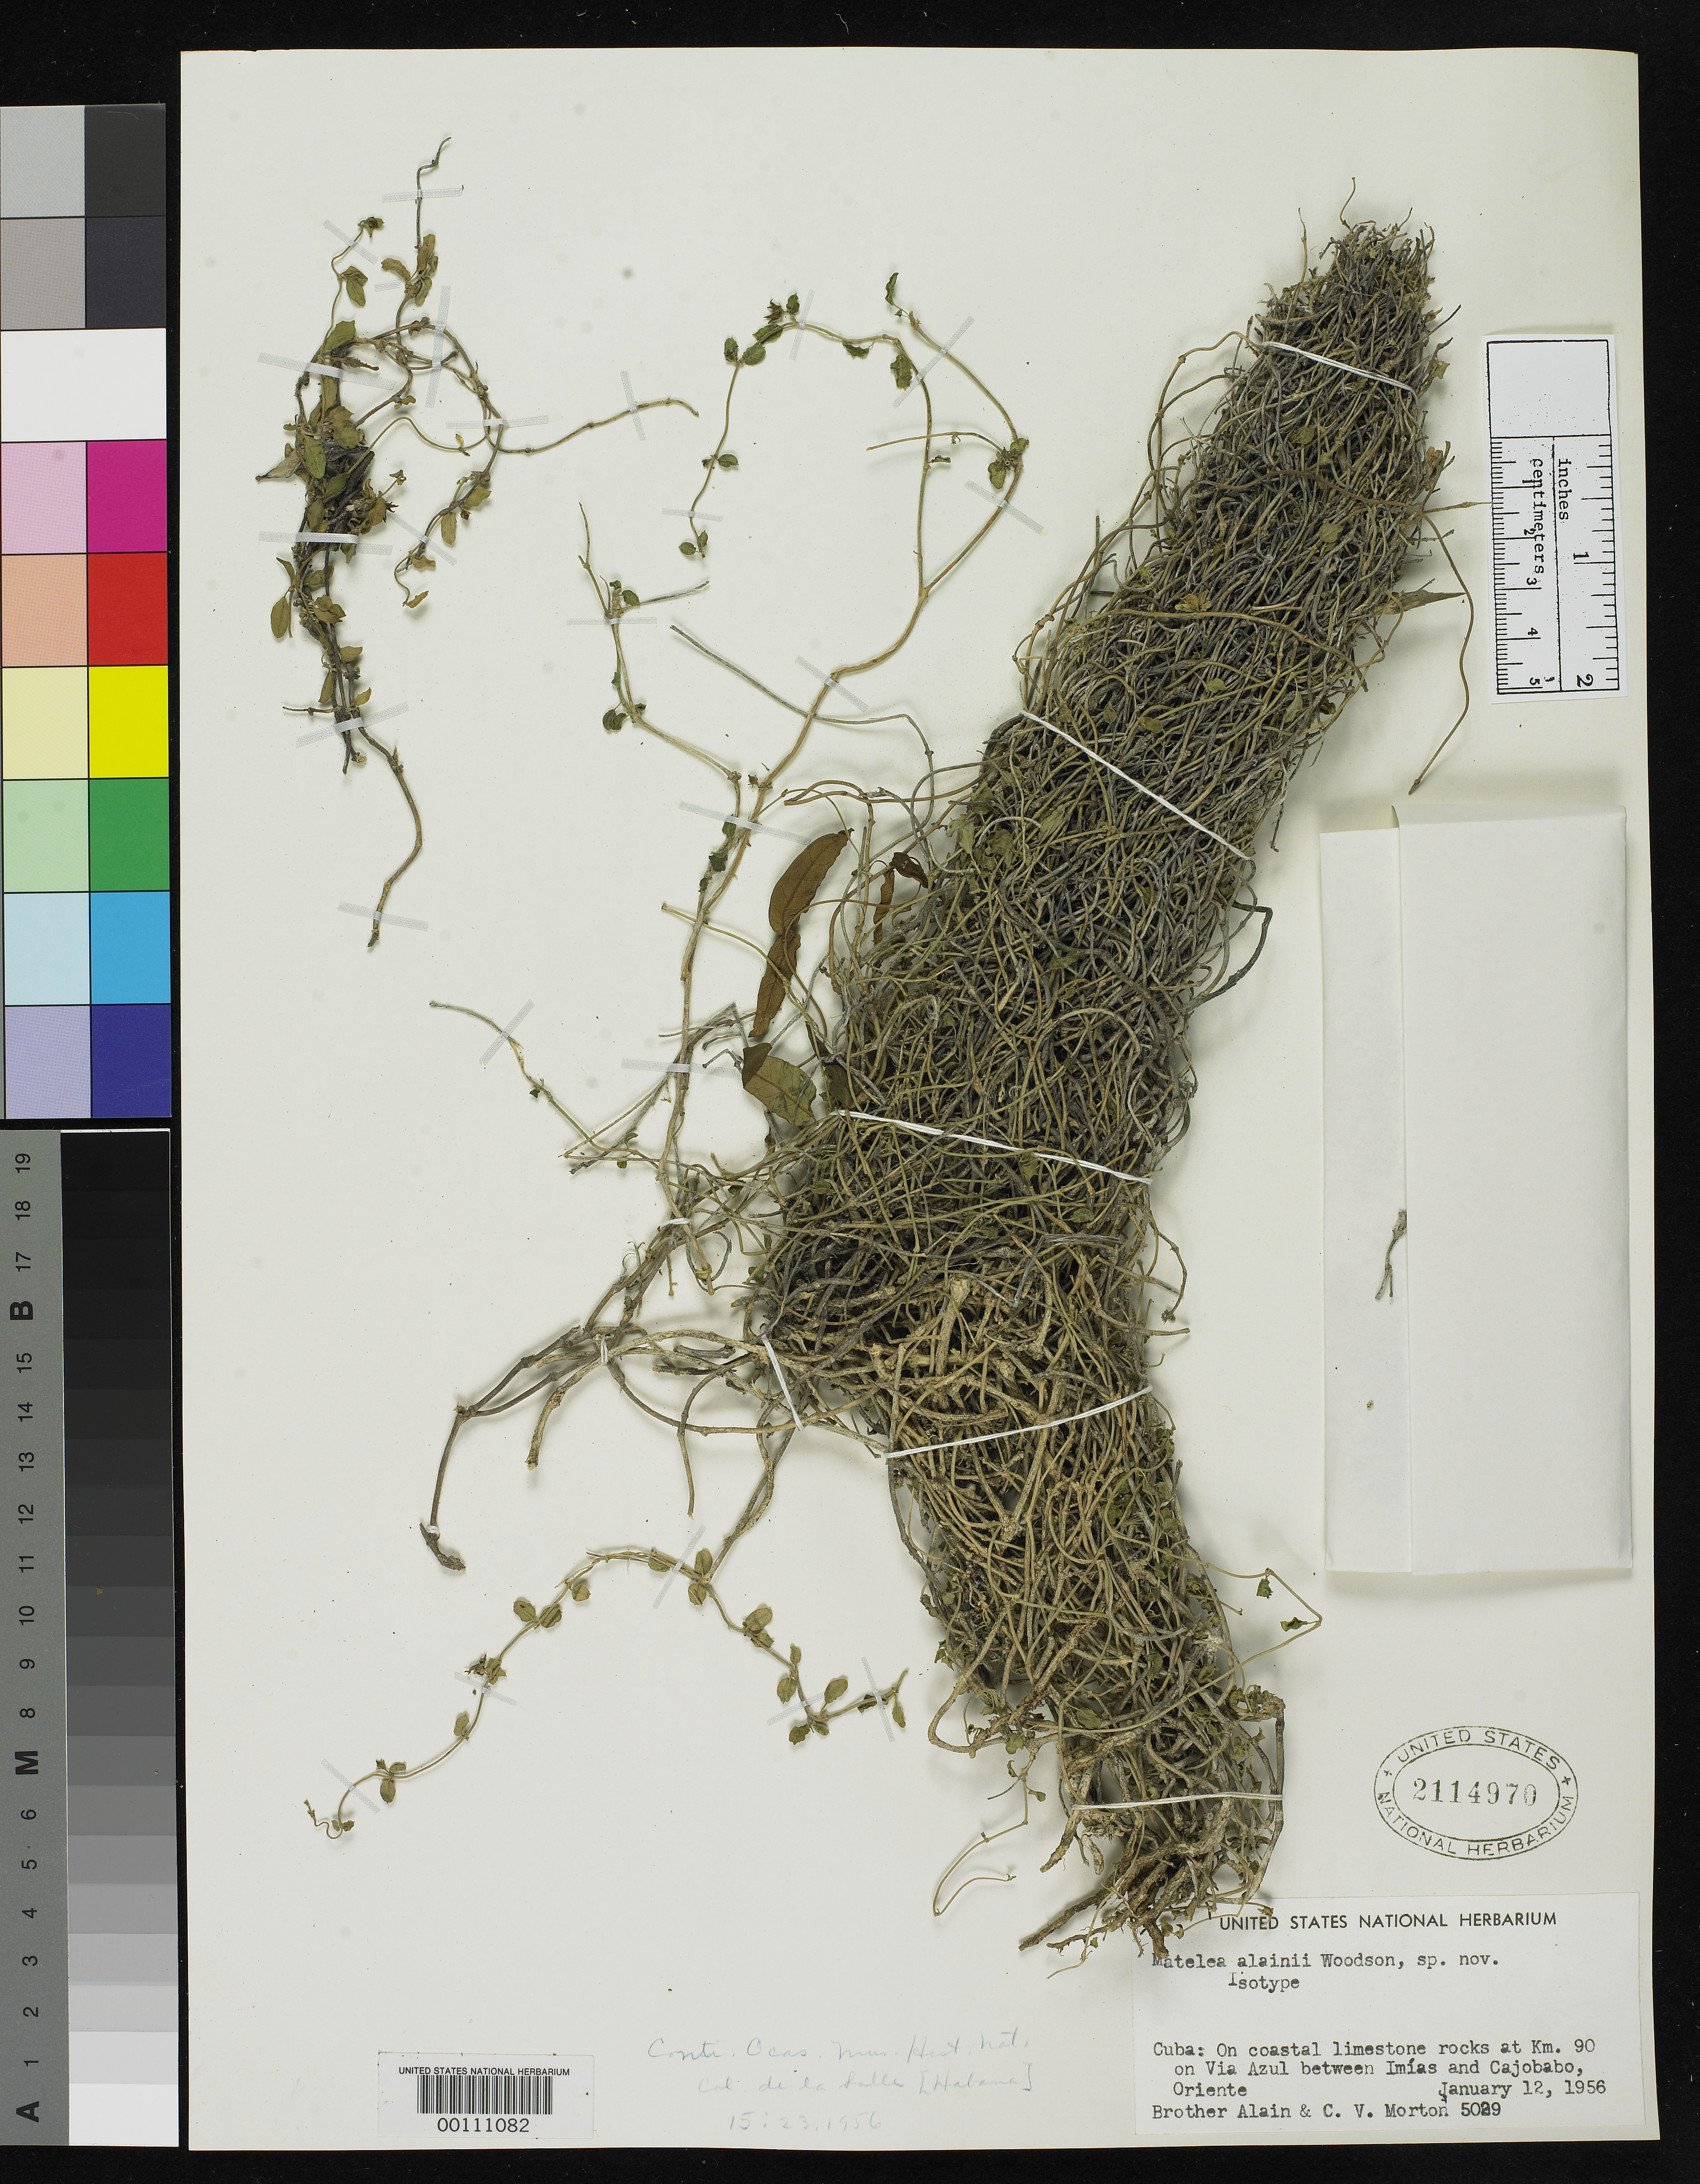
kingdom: Plantae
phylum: Tracheophyta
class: Magnoliopsida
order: Gentianales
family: Apocynaceae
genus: Matelea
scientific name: Matelea alainii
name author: Woodson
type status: Isotype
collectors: A. H. Liogier & C. V. Morton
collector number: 5029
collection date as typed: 12 Jan 1956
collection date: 1956-01-12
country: Cuba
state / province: Oriente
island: Greater Antilles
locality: Via Azul between Imias and Cajobabo.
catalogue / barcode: US 2114970